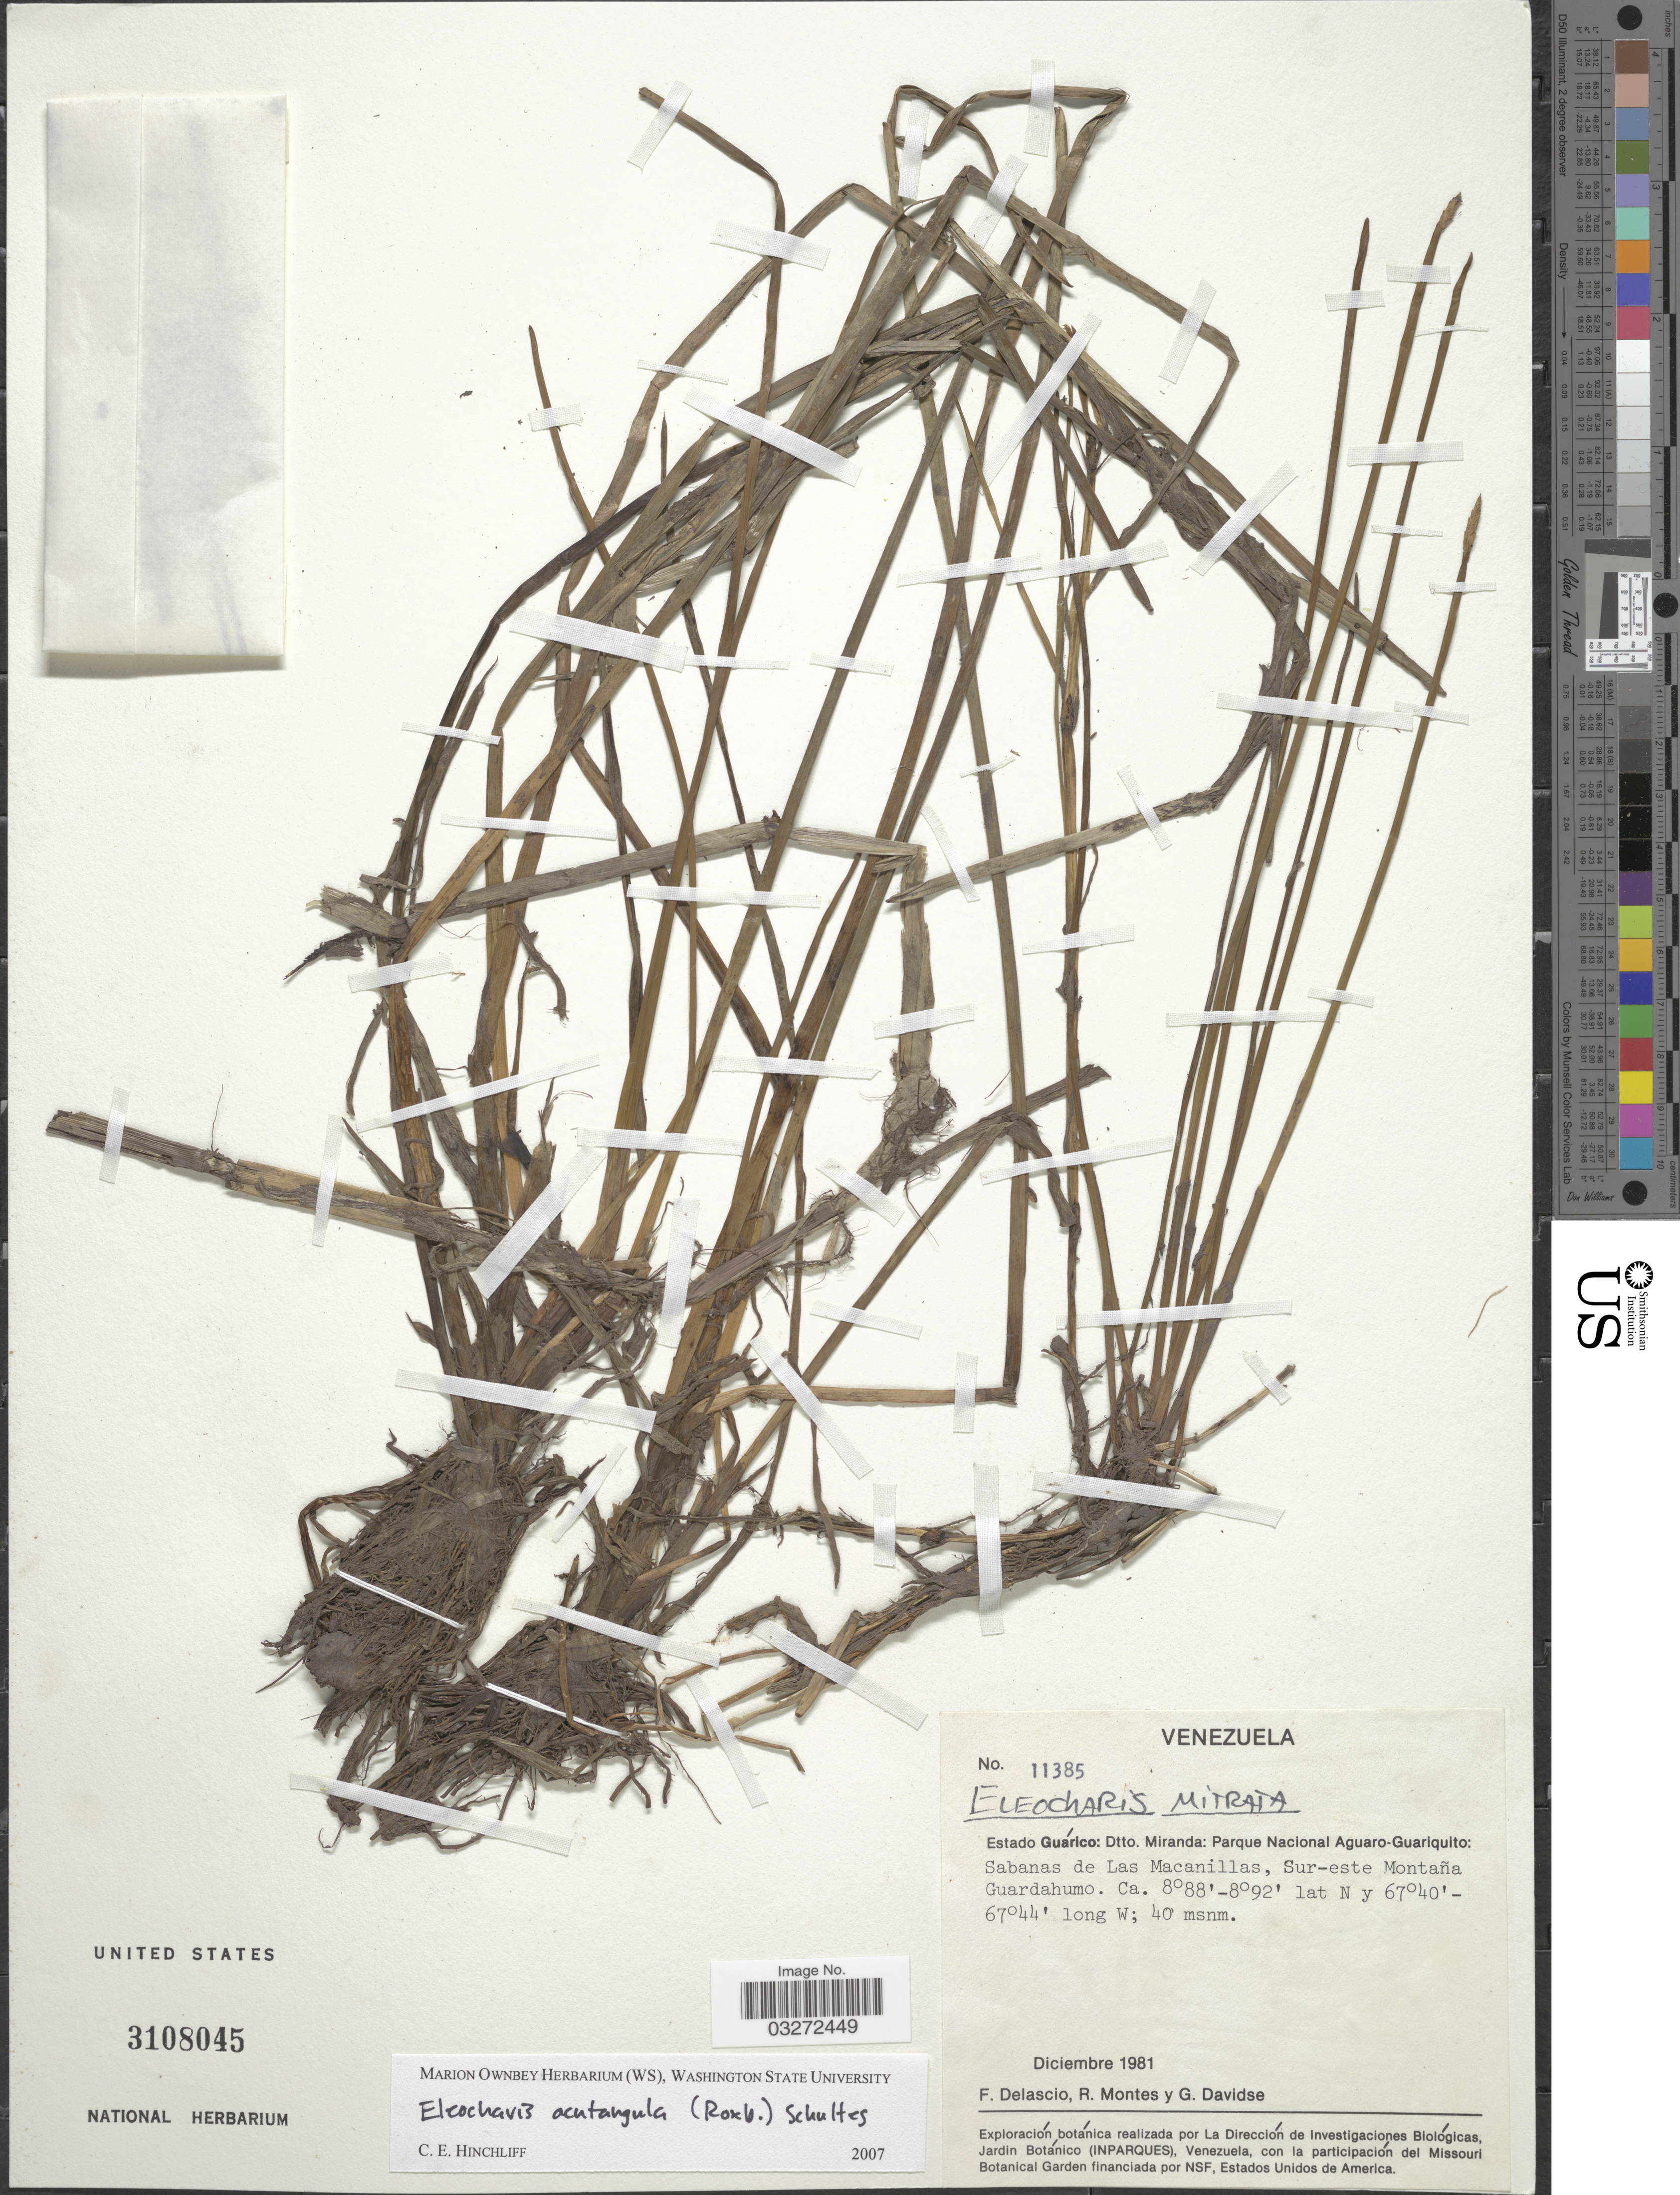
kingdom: Plantae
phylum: Tracheophyta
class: Liliopsida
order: Poales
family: Cyperaceae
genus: Eleocharis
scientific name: Eleocharis acutangula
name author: (Roxb.) Schult.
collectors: F. Delascio C., R. Montes & G. Davidse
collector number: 11385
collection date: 1981-12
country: Venezuela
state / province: Guarico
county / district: Francisco de Miranda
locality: Dtto. Miranda: Parque Nacional Aguaro-Guariquito: Sabanas de Las Macanillas, Sur-este Montaña Guardahumo.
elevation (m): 40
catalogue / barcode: US 3108045